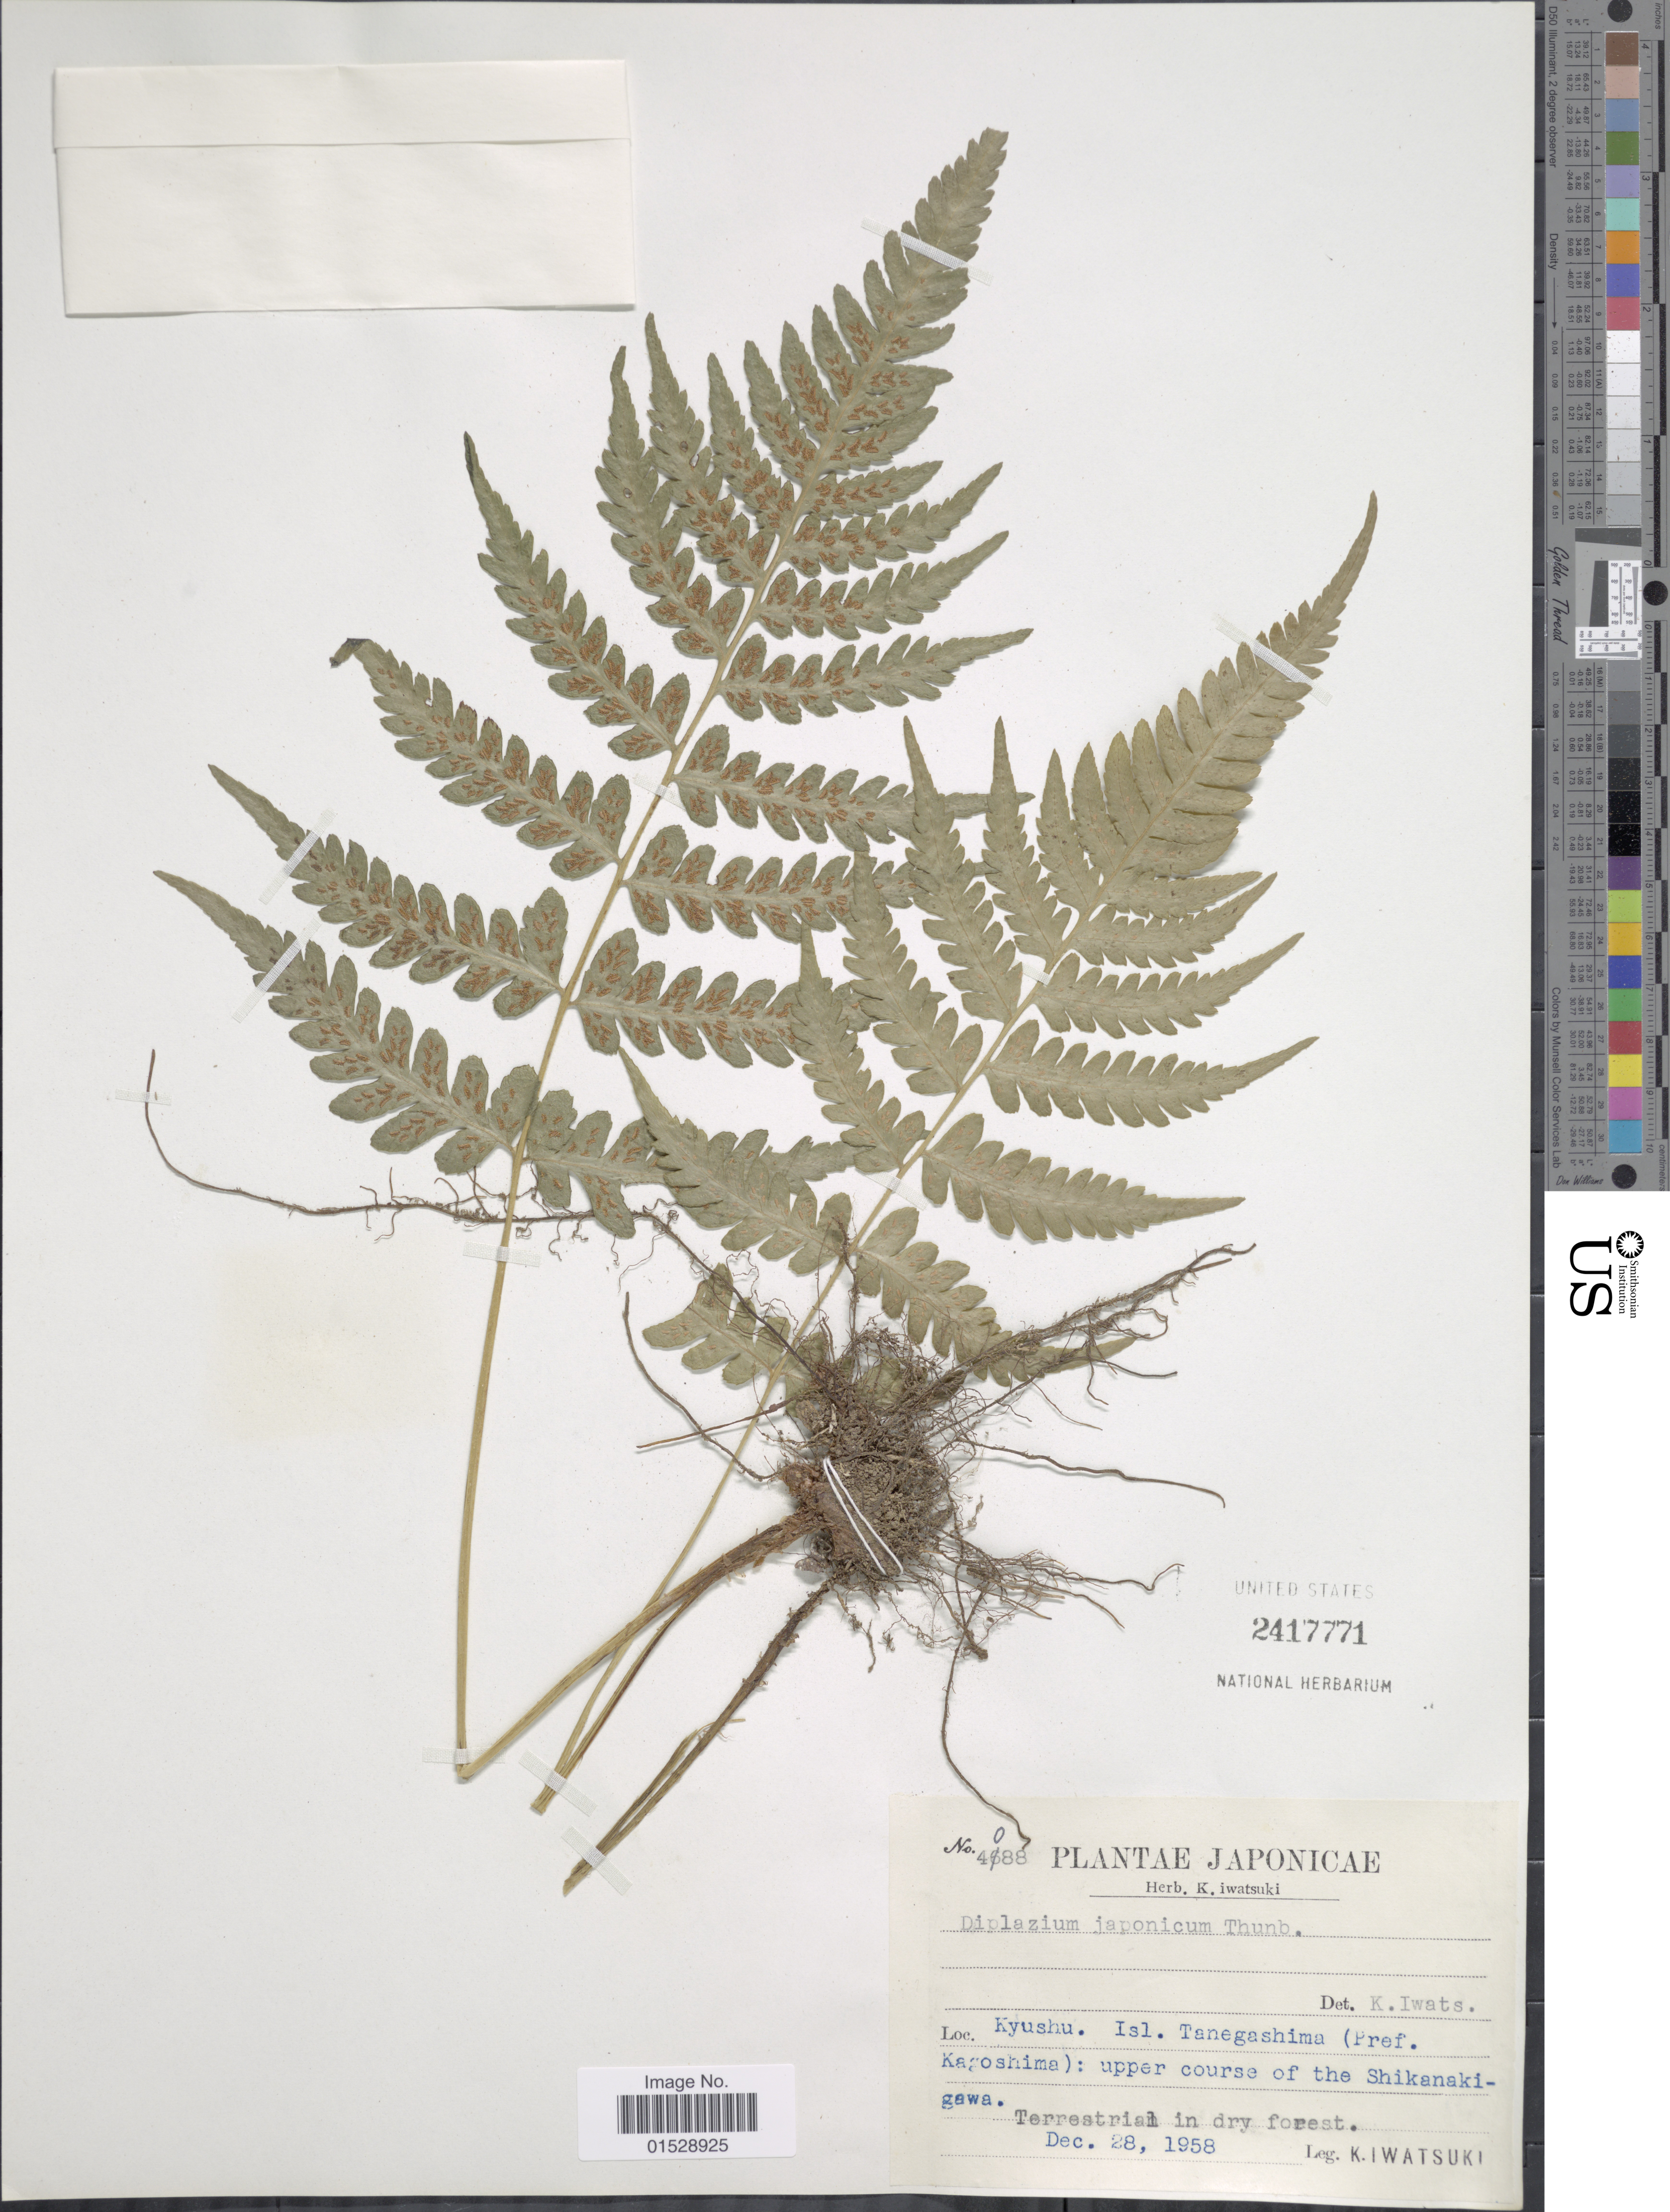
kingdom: Plantae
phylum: Tracheophyta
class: Polypodiopsida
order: Polypodiales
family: Athyriaceae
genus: Deparia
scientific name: Deparia japonica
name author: (Thunb.) M. Kato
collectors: K. Iwatsuki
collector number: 4088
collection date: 1958-12-28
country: Japan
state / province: Kagosima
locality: Japonicae, Kyushu. Isl. Tanegashima (Pref. Kagoshima): upper course of the Shikanakigawa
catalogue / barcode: US 2417771